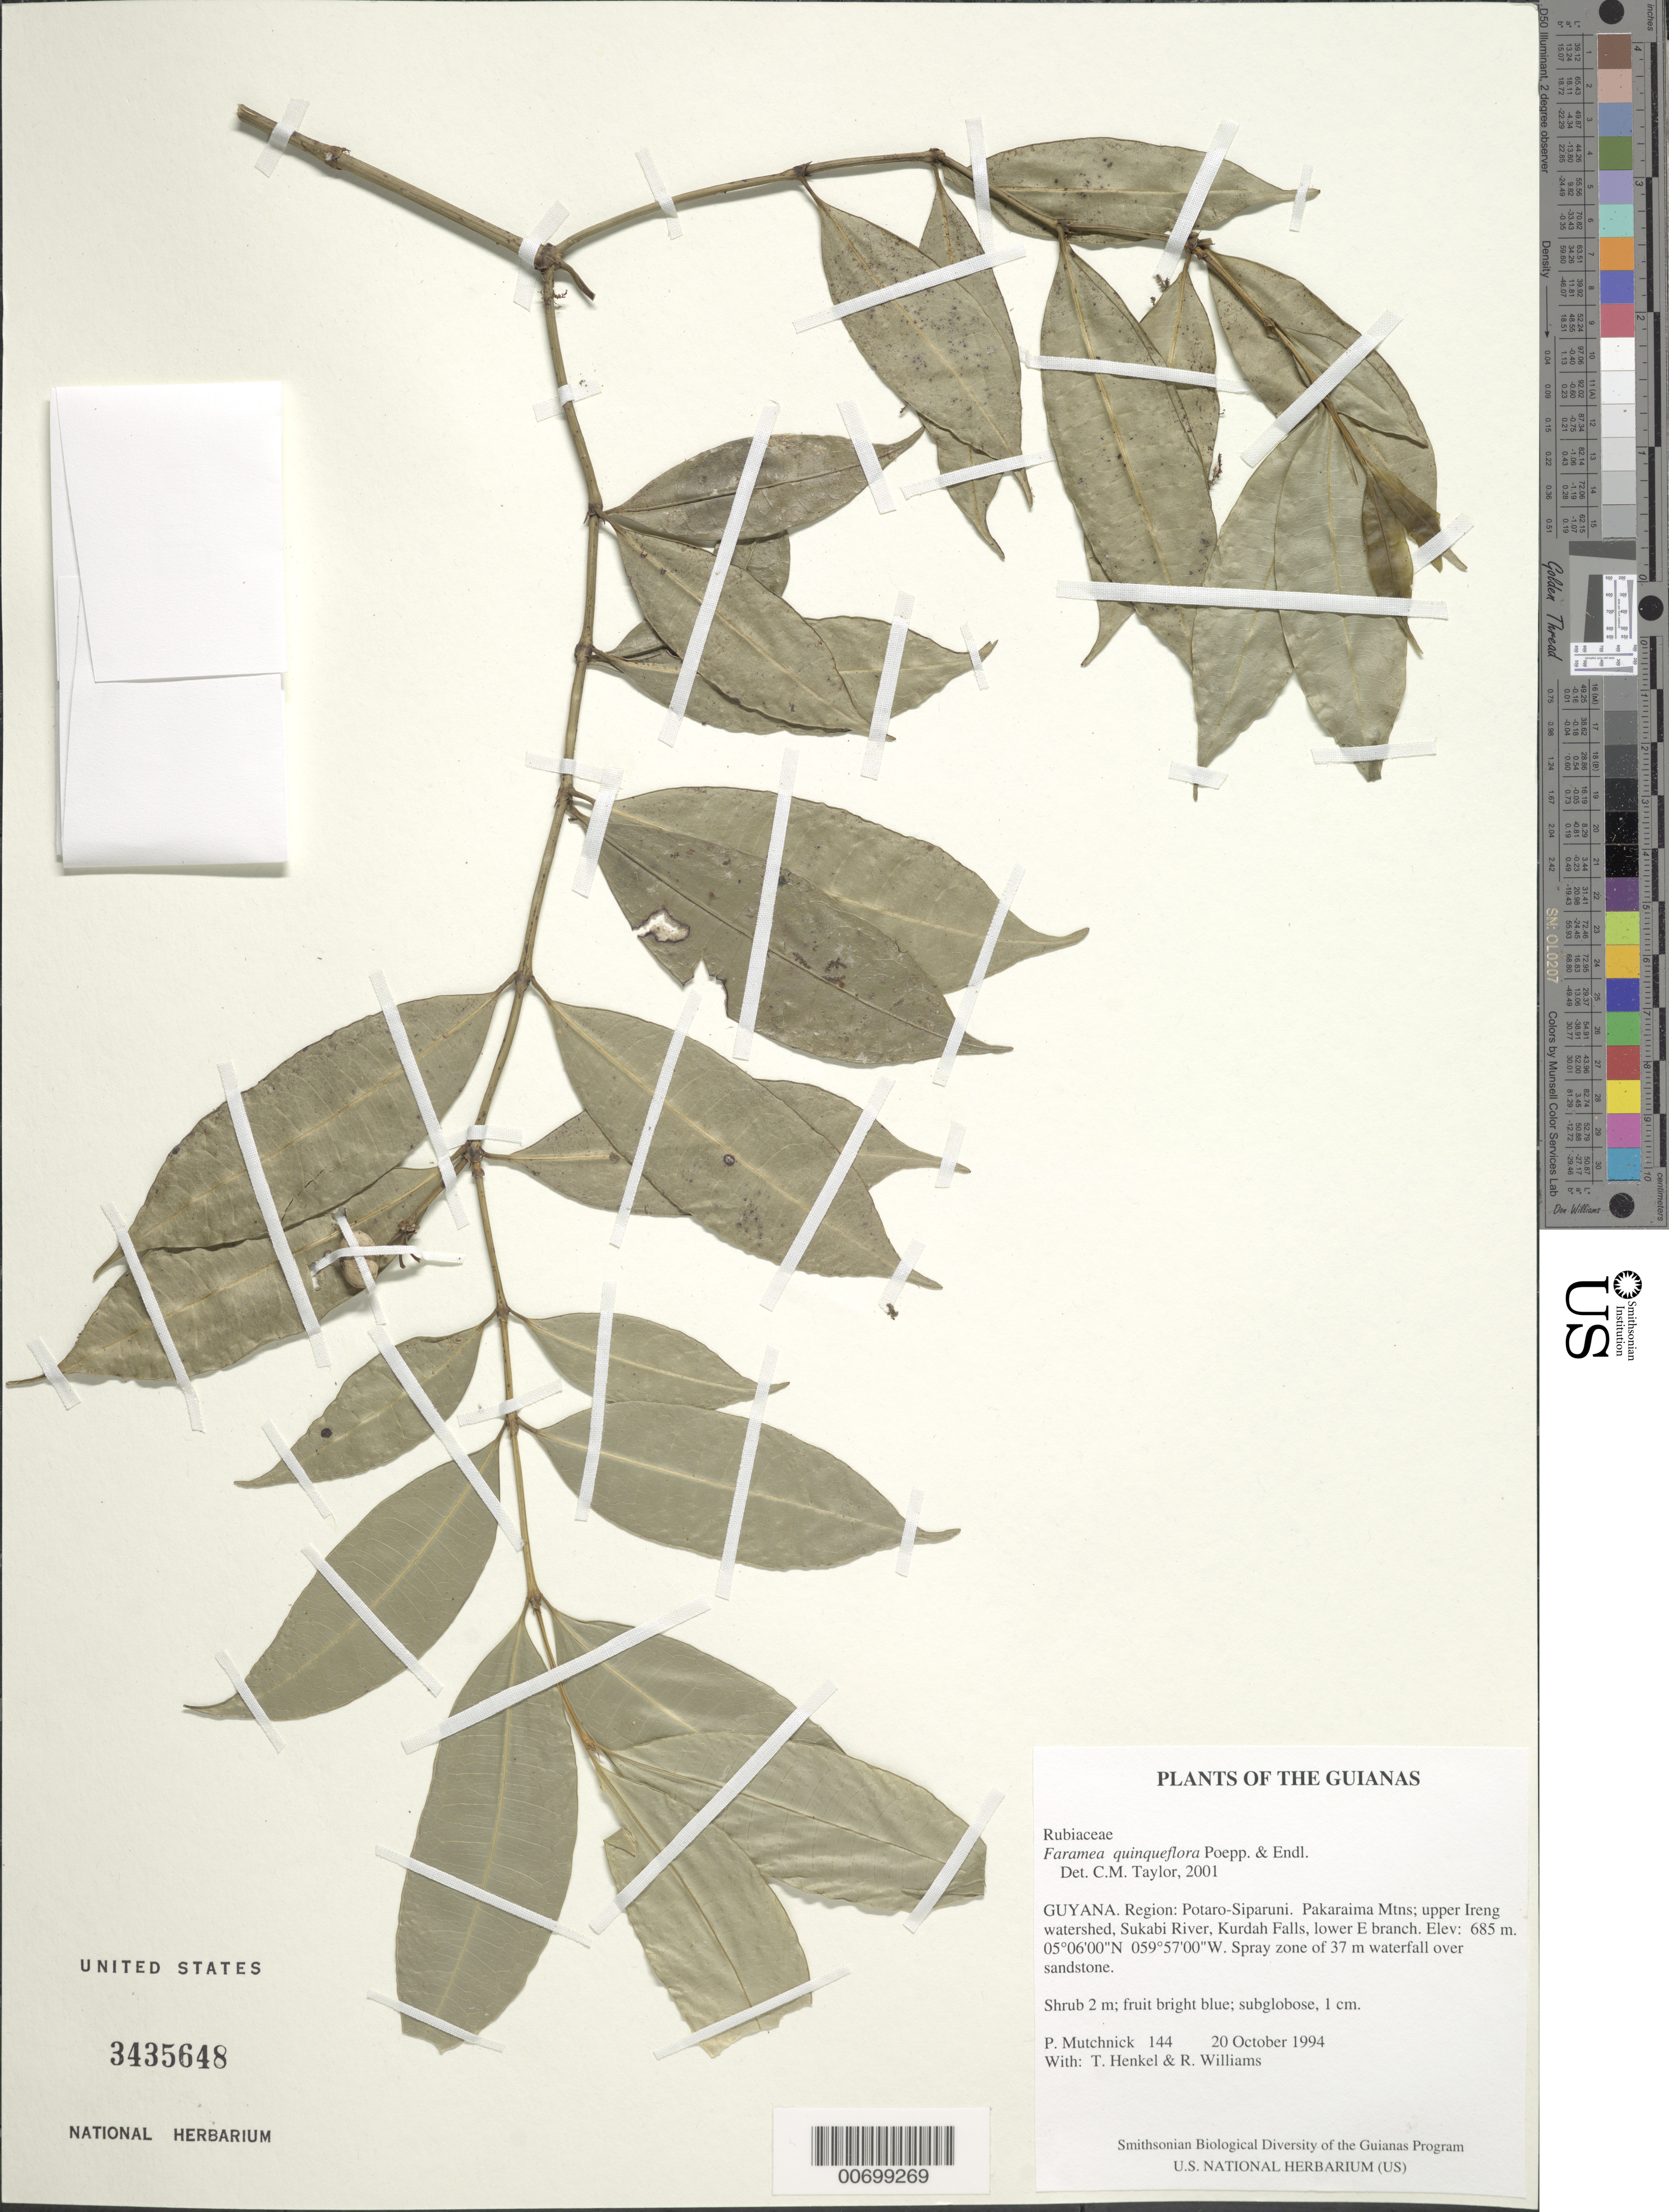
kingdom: Plantae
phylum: Tracheophyta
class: Magnoliopsida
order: Gentianales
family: Rubiaceae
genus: Faramea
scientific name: Faramea quinqueflora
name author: Poepp. & Endl.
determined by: Taylor, Charlotte M.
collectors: P. Mutchnick, T. Henkel & R. Williams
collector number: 144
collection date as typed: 20 October 1994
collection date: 1994-10-20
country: Guyana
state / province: Potaro-Siparuni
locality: Pakaraima Mtns; upper Ireng watershed, Sukabi River, Kurdah Falls, lower E branch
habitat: Spray zone of 37 m waterfall over sandstone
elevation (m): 685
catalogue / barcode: US 3435648